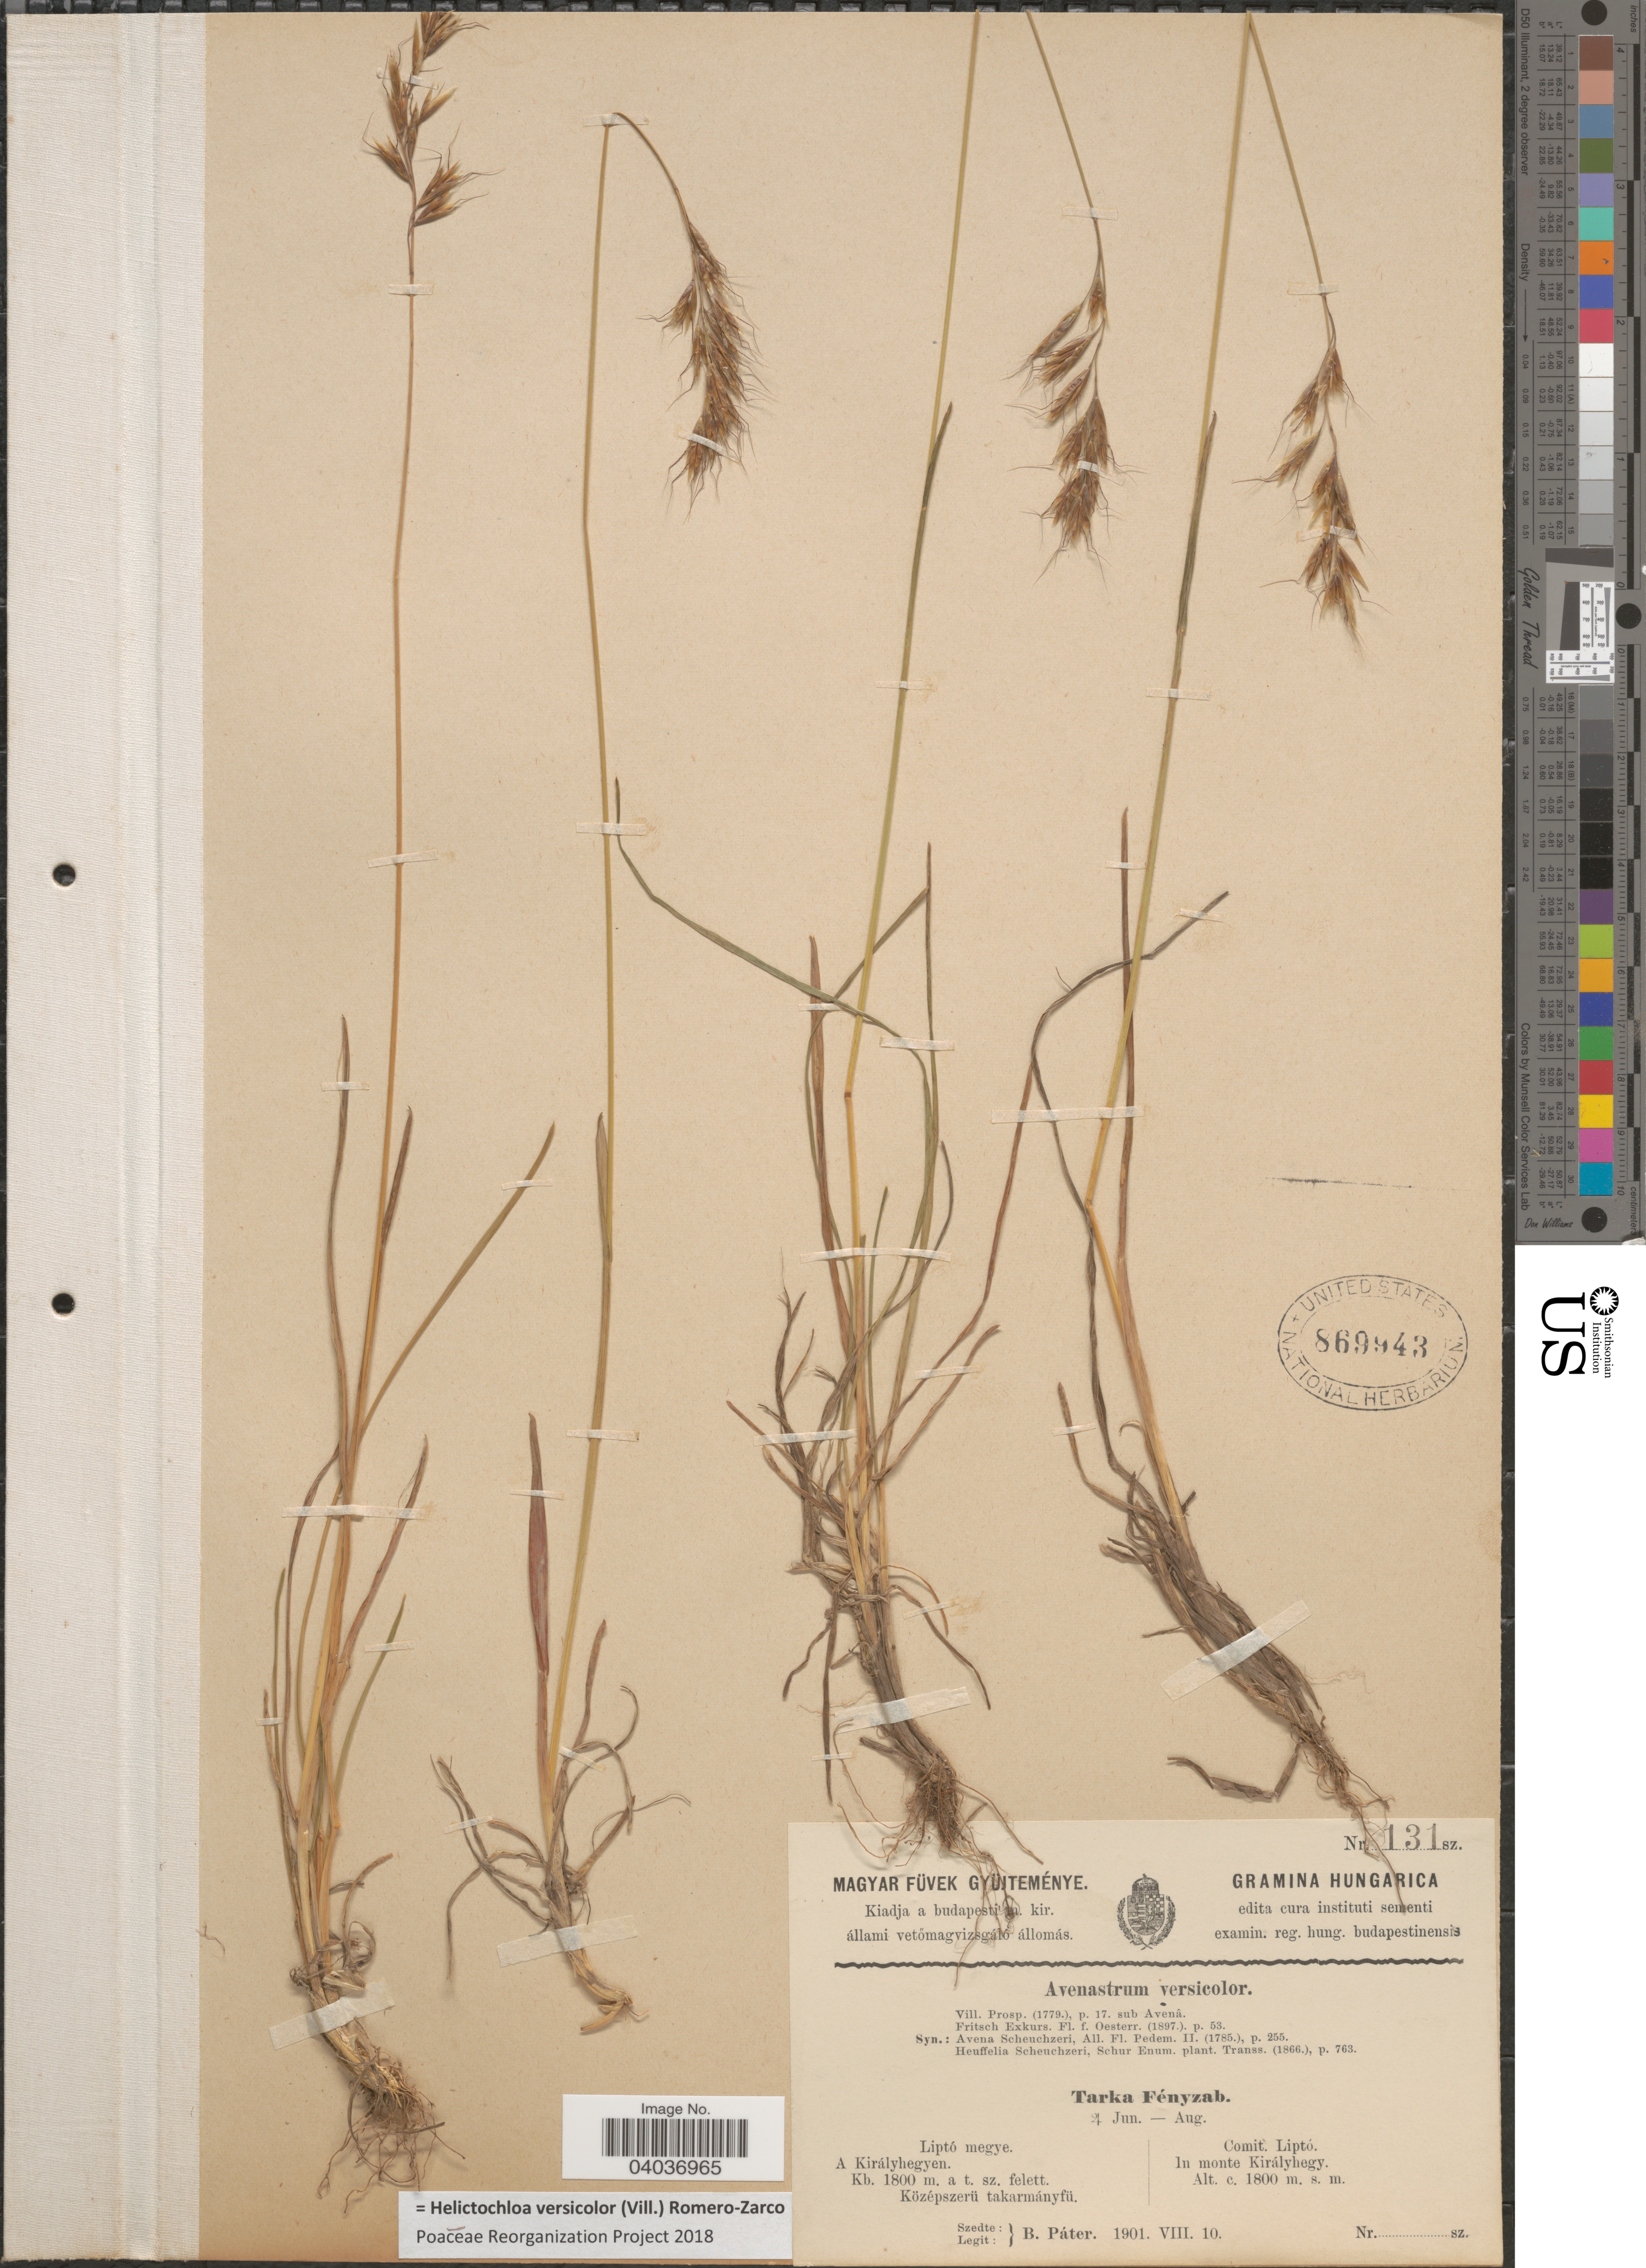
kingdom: Plantae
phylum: Tracheophyta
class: Liliopsida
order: Poales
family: Poaceae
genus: Helictochloa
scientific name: Helictochloa versicolor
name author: (Vill.) Romero Zarco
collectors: B. Páter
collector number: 131sz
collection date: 1901-08-10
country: Hungary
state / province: Budapest, Capital District of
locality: Hungarica. Comit. Liptó. In monte Királyhegy.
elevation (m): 1800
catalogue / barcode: US 869943